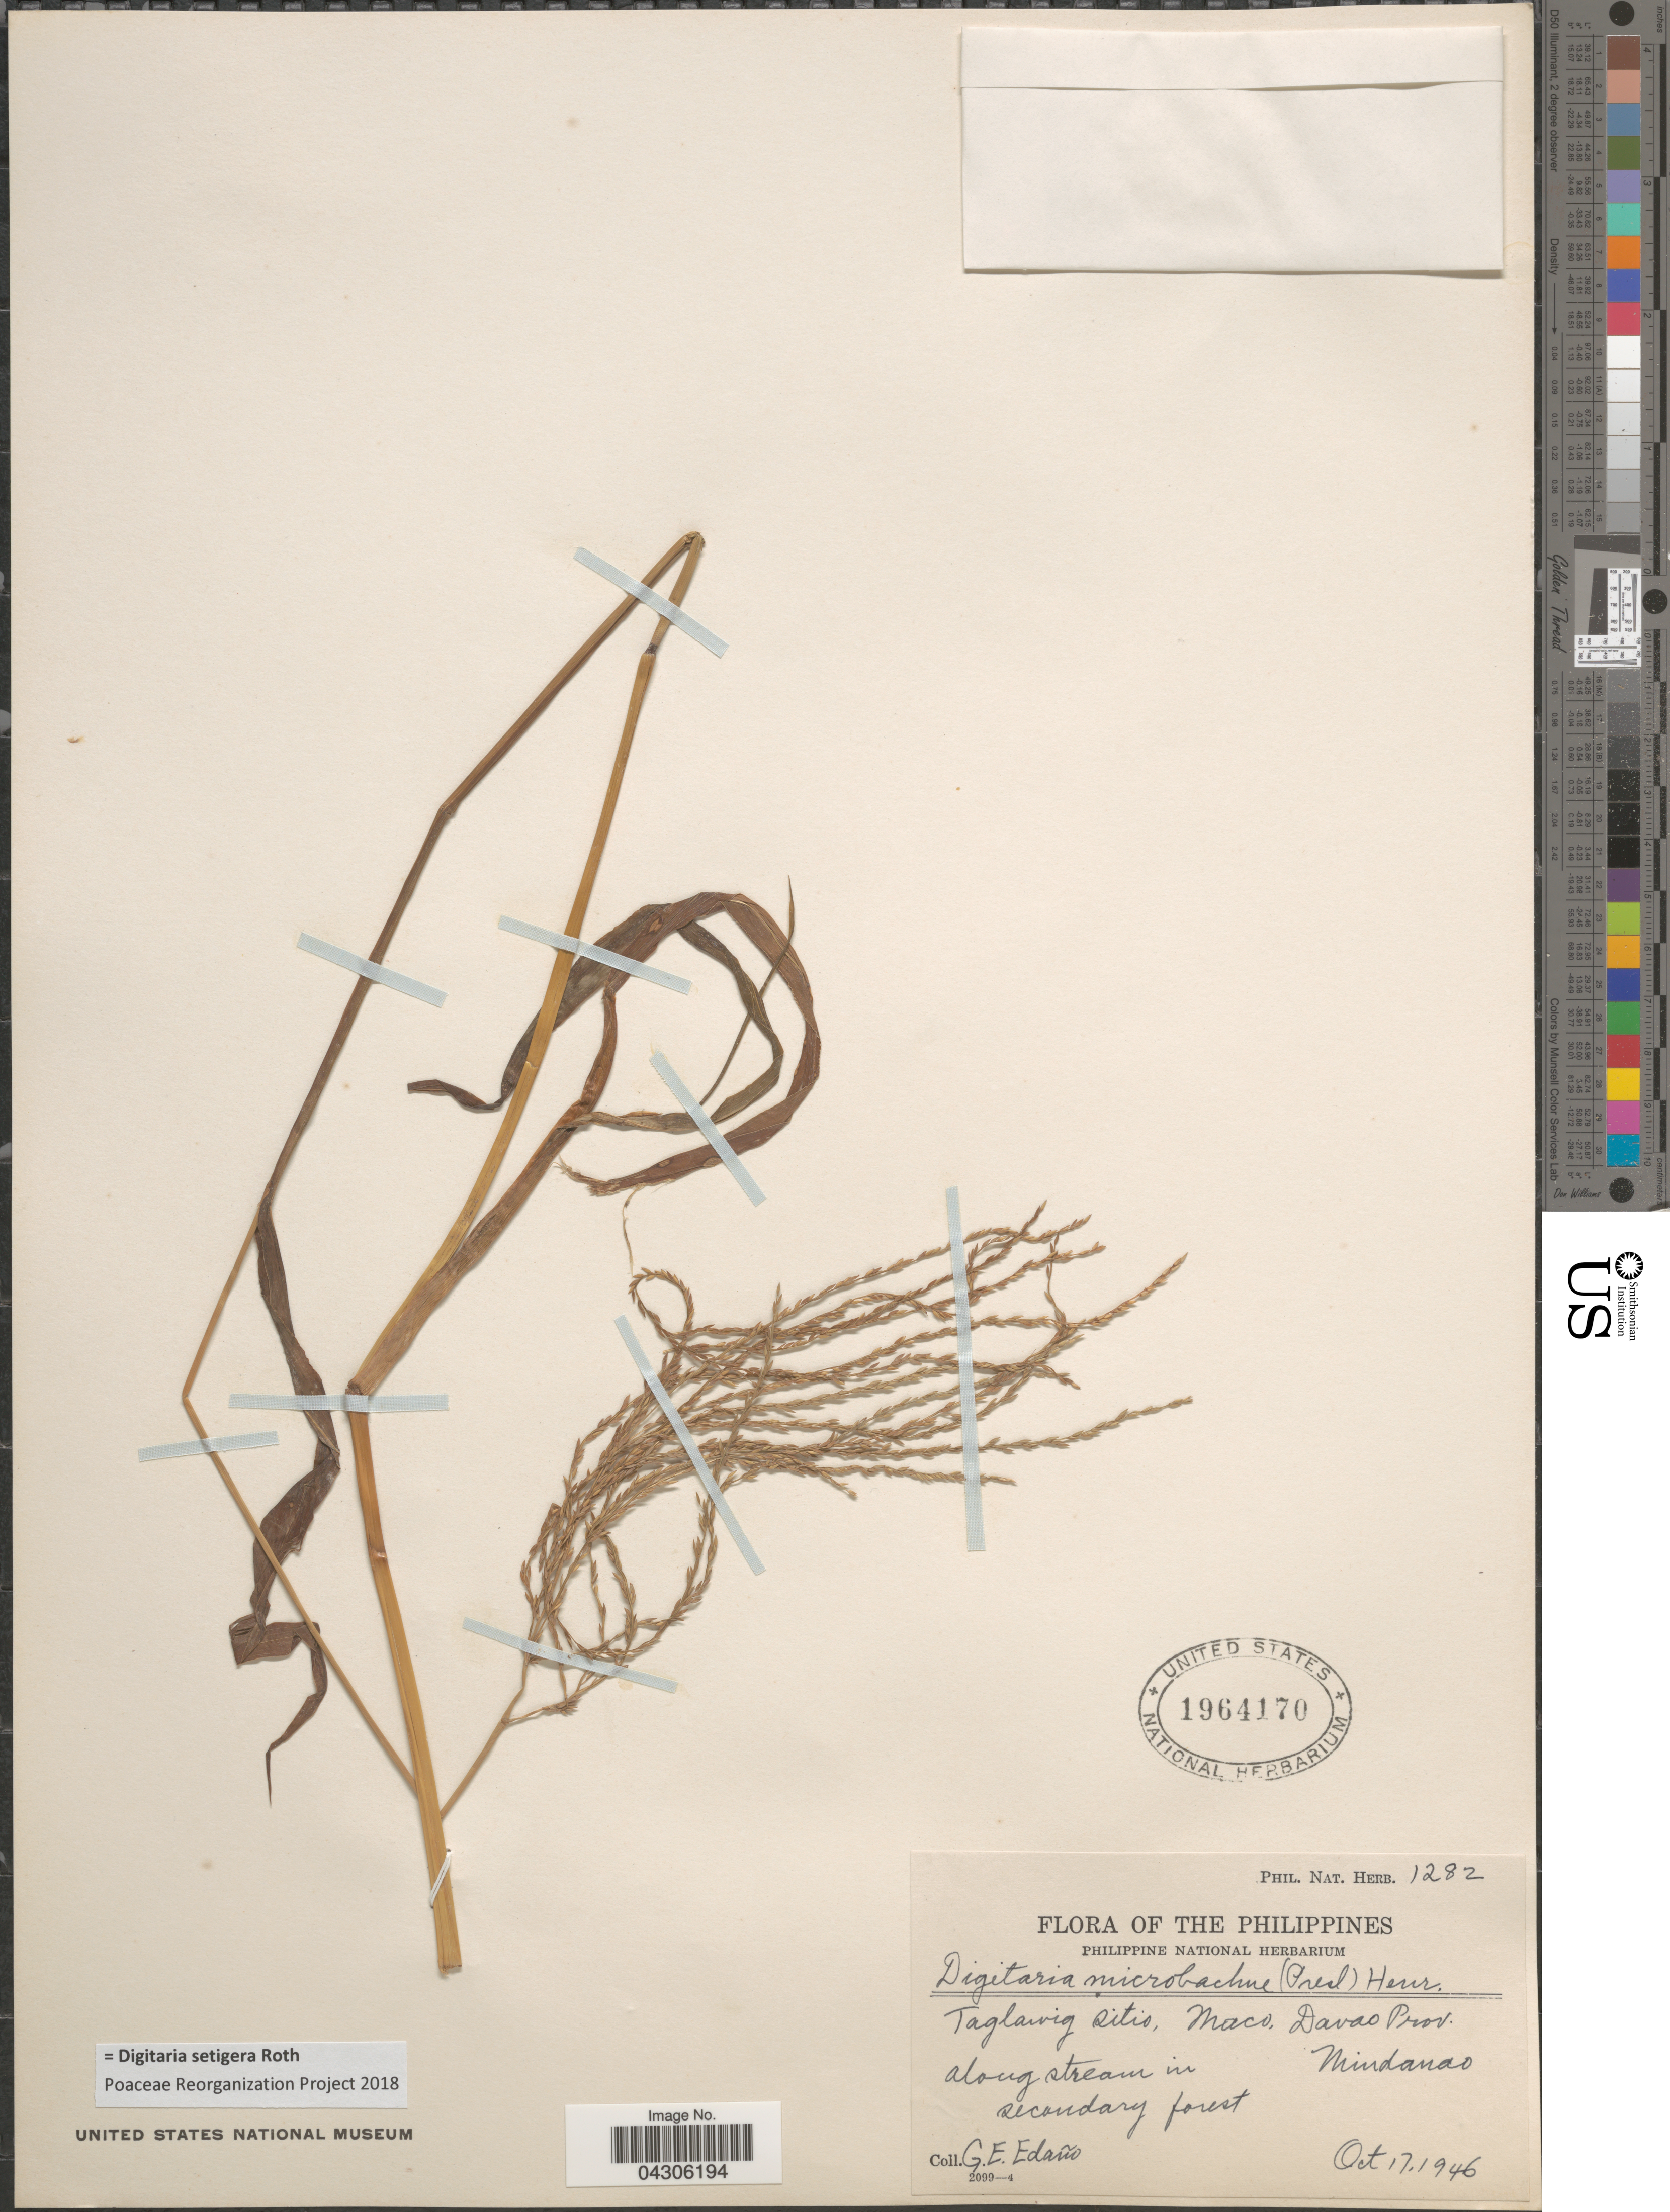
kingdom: Plantae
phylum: Tracheophyta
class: Liliopsida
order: Poales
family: Poaceae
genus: Digitaria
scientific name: Digitaria setigera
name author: Roth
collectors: G. E. Edaño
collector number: Phil. Nat. Herb. 1282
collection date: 1946-10-17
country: Philippines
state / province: Davao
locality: Taglawig Sitio, Maco, Mindanao.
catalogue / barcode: US 1964170